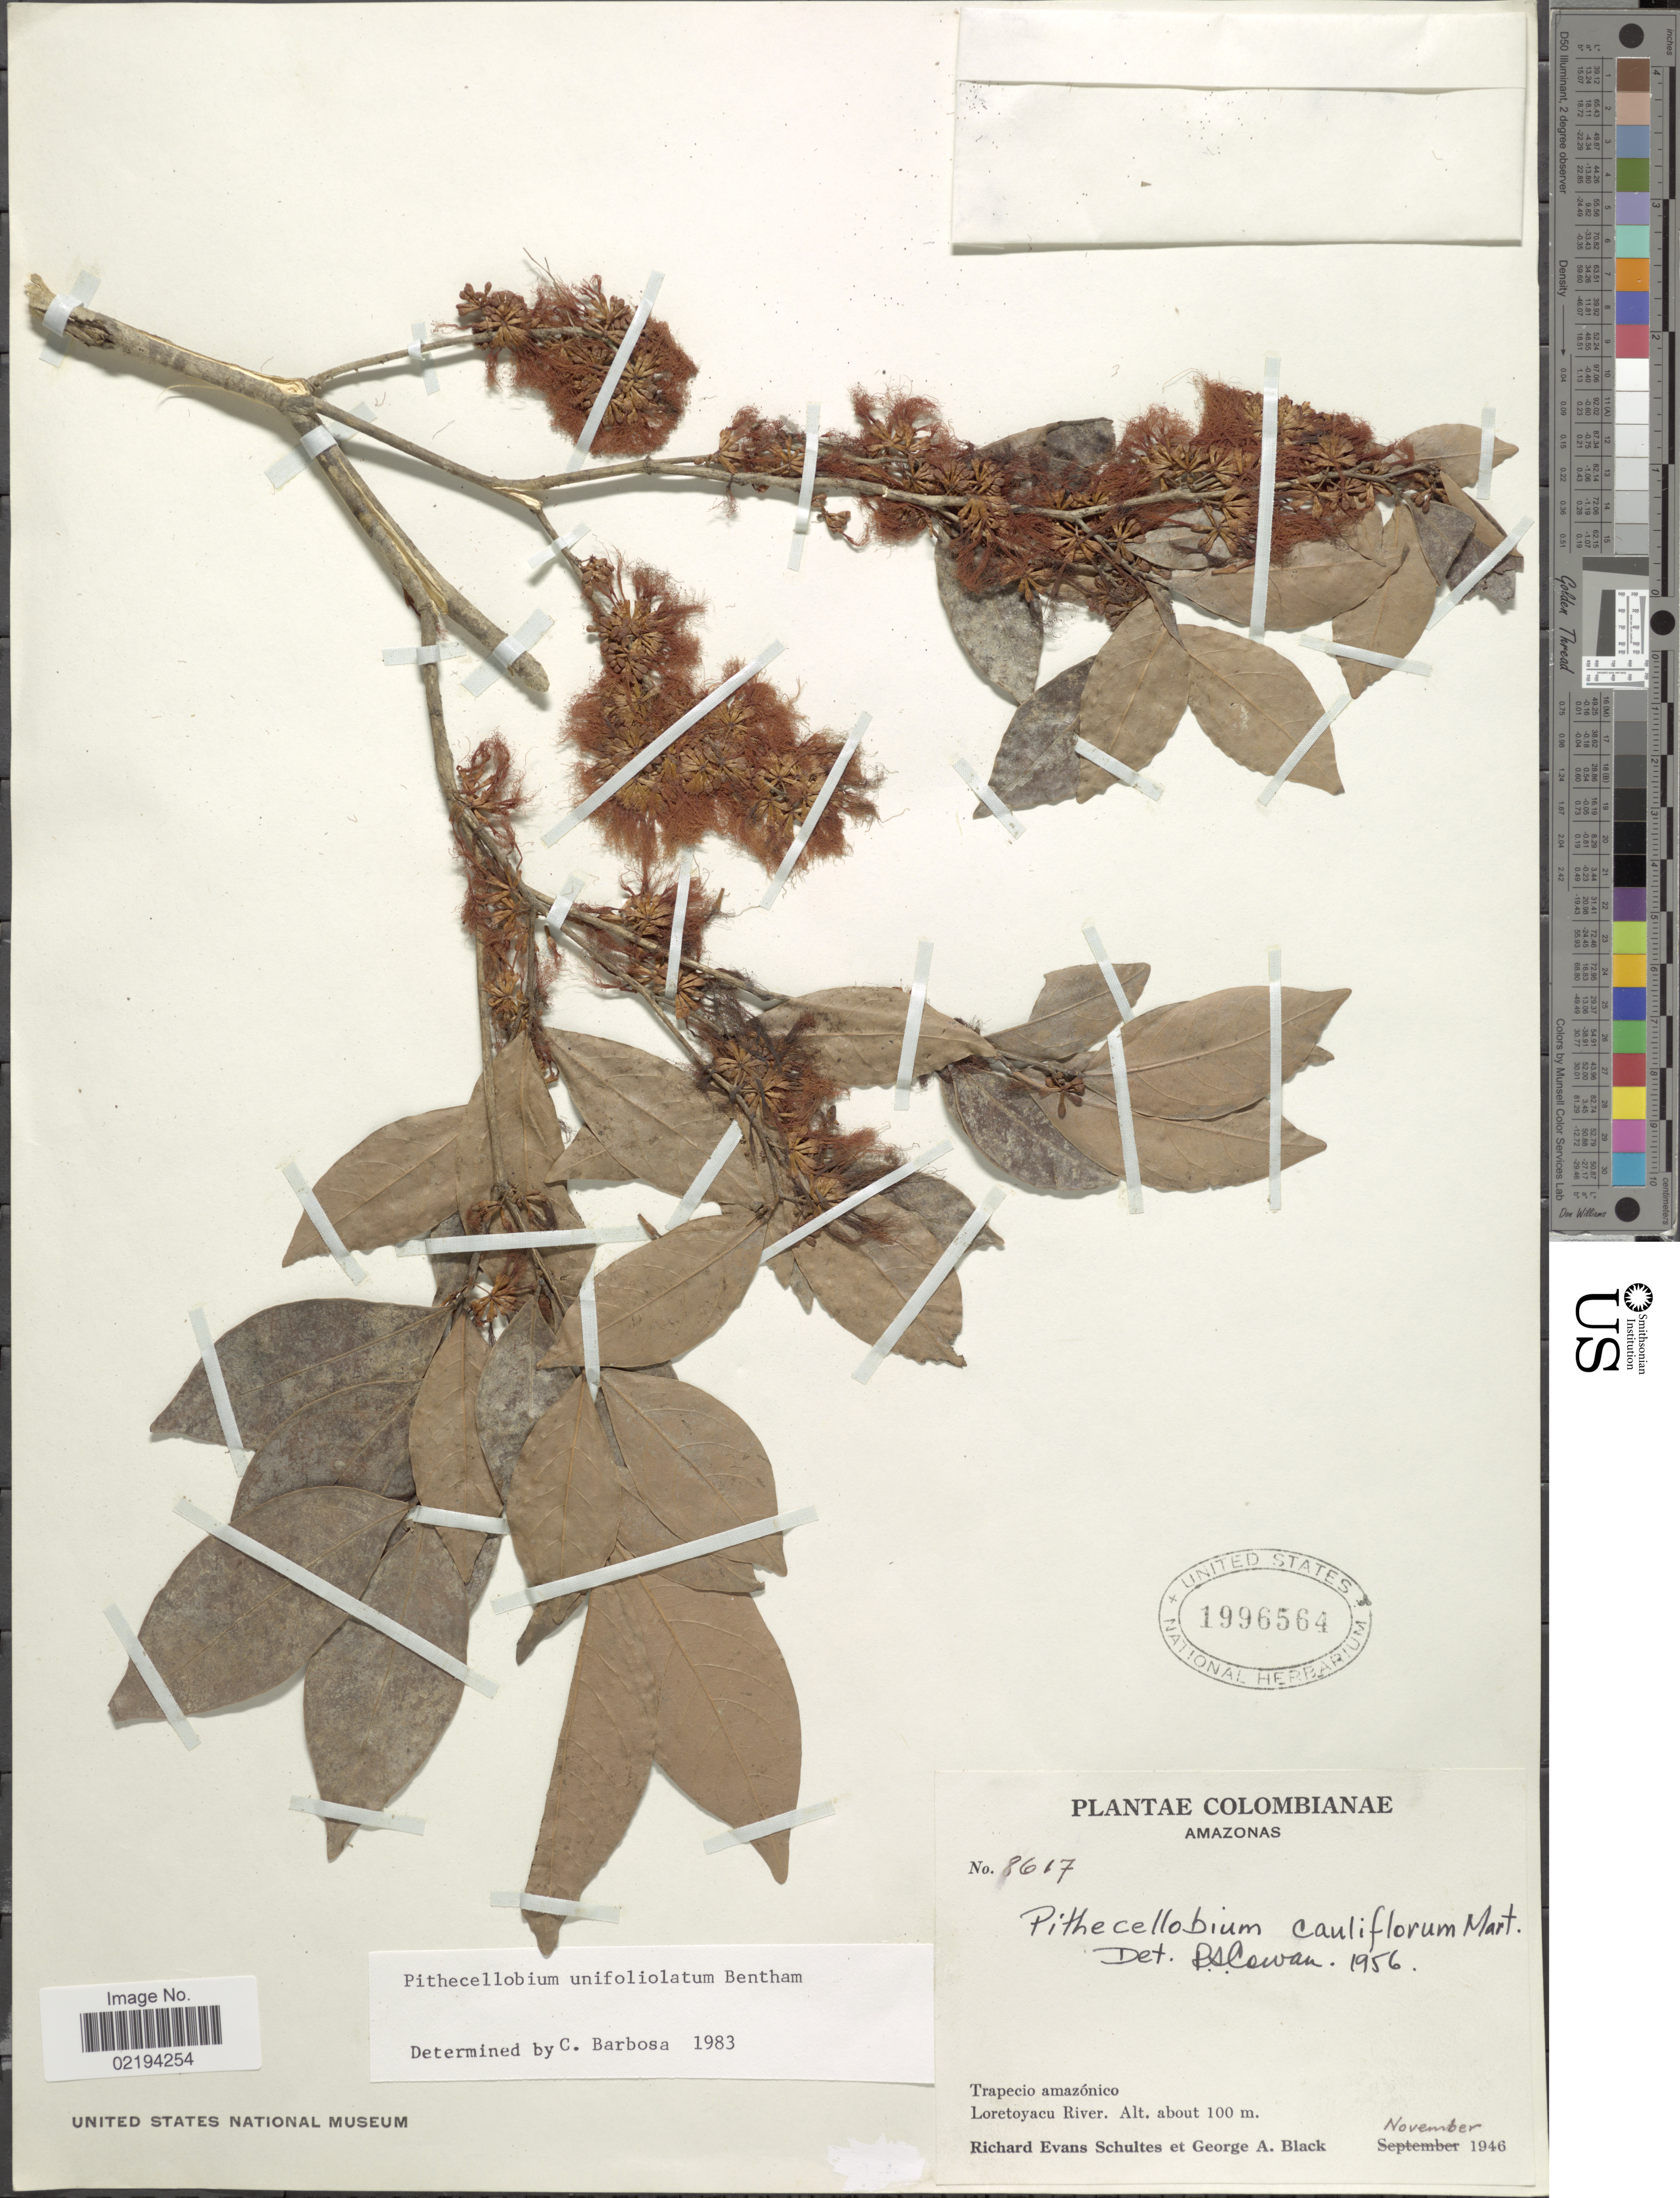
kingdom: Plantae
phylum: Tracheophyta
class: Magnoliopsida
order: Fabales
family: Fabaceae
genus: Zygia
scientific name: Zygia unifoliolata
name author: (Benth.) Pittier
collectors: R. E. Schultes & G. A. Black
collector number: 8617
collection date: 1948-11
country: Colombia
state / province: Amazônas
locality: Trapecio amazonico, Loretoyacu River.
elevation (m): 100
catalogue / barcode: US 1996564